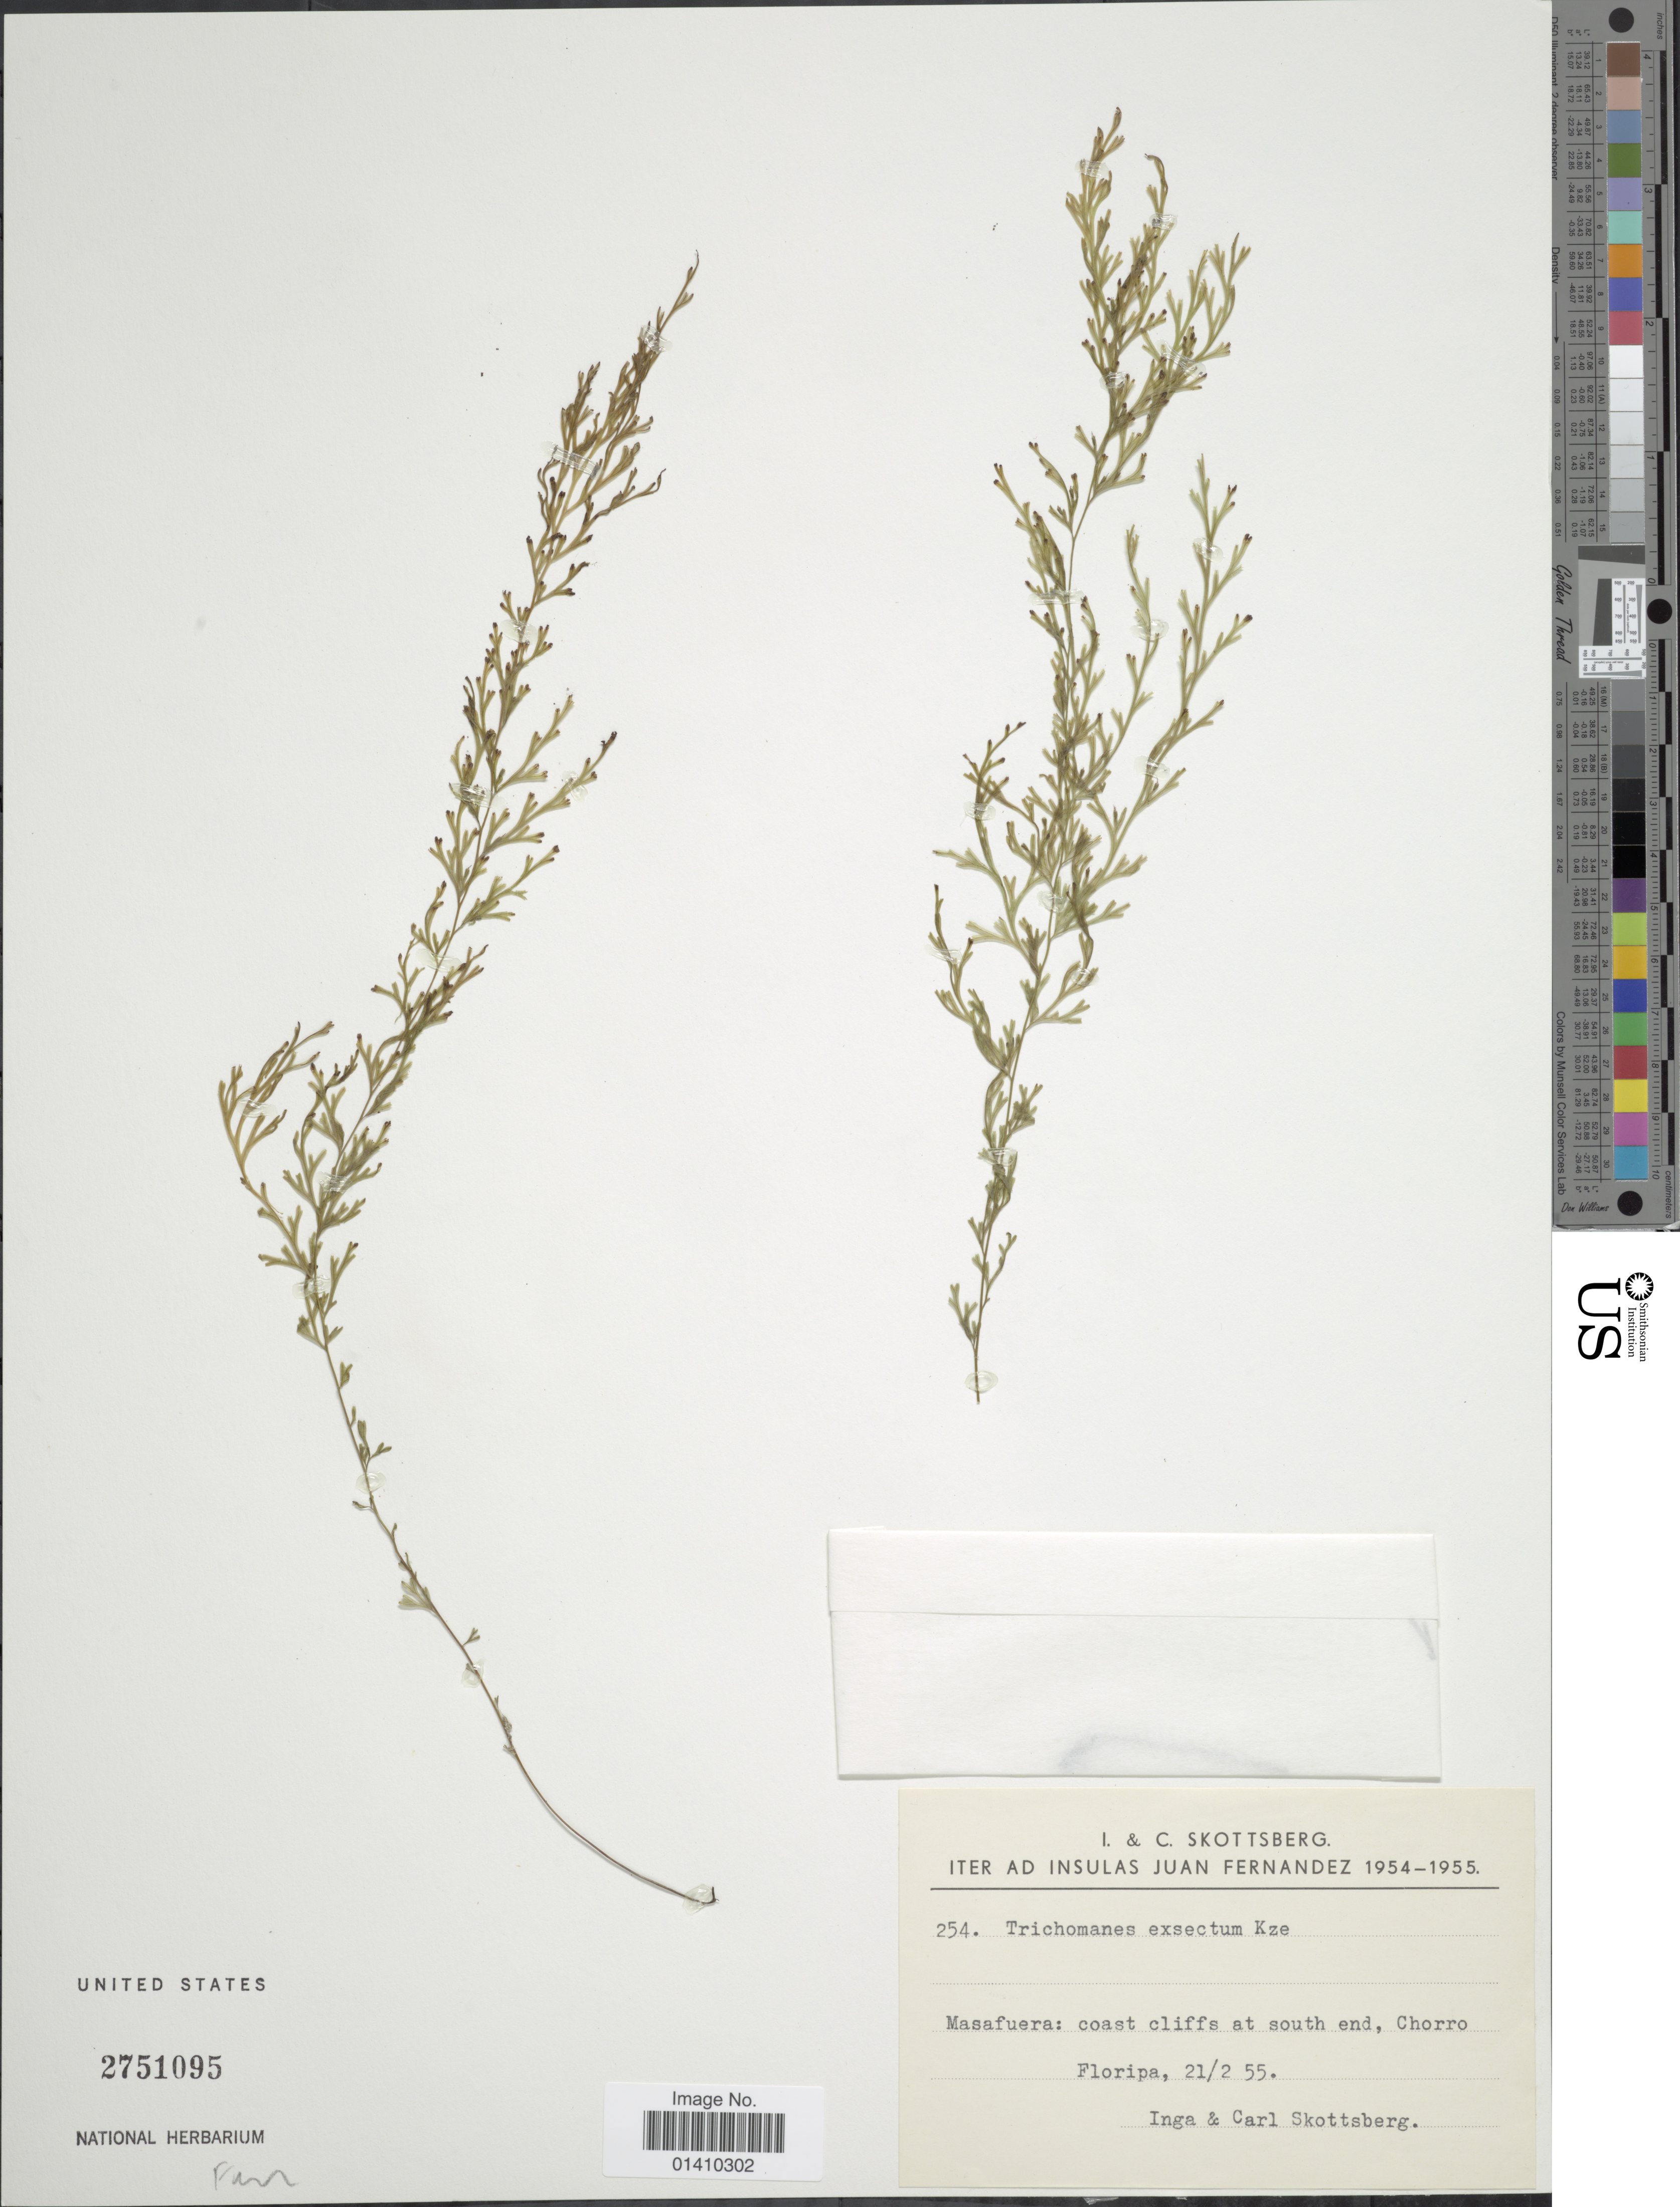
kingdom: Plantae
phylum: Tracheophyta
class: Polypodiopsida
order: Hymenophyllales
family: Hymenophyllaceae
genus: Polyphlebium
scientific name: Polyphlebium exsectum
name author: (Kunze) Ebihara & Dubuisson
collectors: I. Skottsberg & C. Skottsberg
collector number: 254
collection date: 1955-02-21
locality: Masafuera: coast cliffs at south end, Chorro Floripa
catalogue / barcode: US 2751095